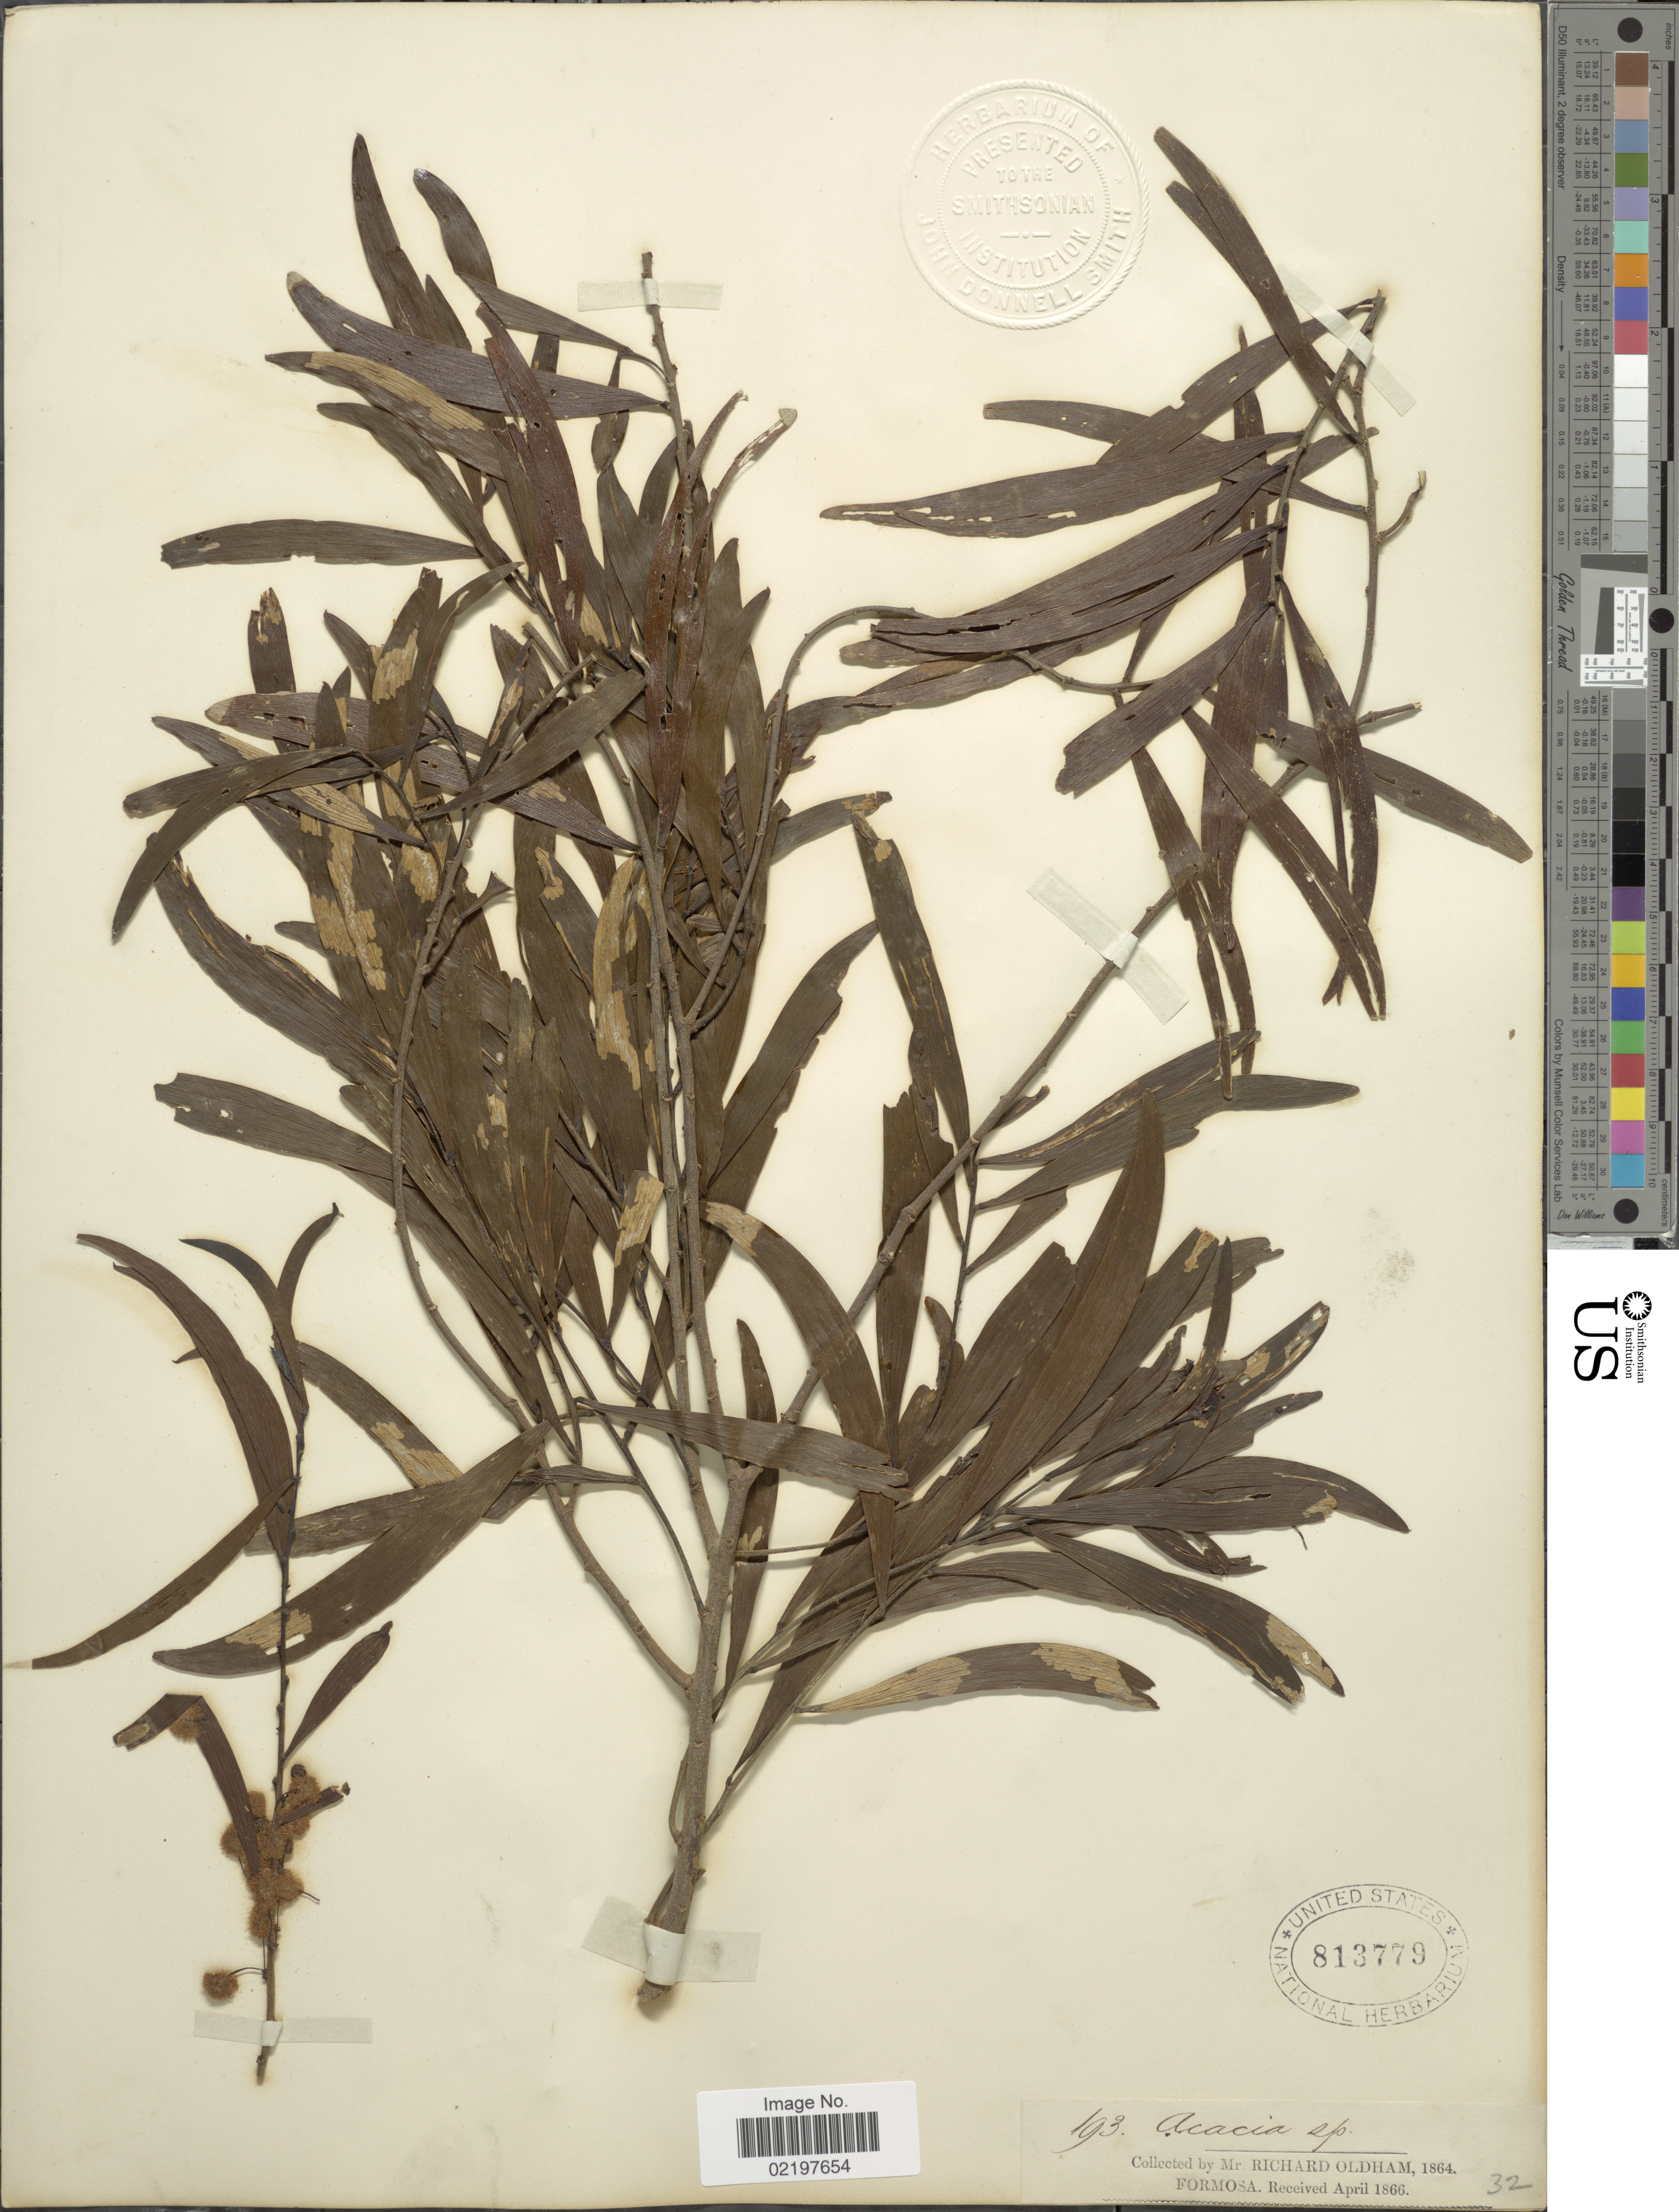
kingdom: Plantae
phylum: Tracheophyta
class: Magnoliopsida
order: Fabales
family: Fabaceae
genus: Acacia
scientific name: Acacia confusa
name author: Merr.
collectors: R. Oldham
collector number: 193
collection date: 1864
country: Taiwan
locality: Formosa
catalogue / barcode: US 813779